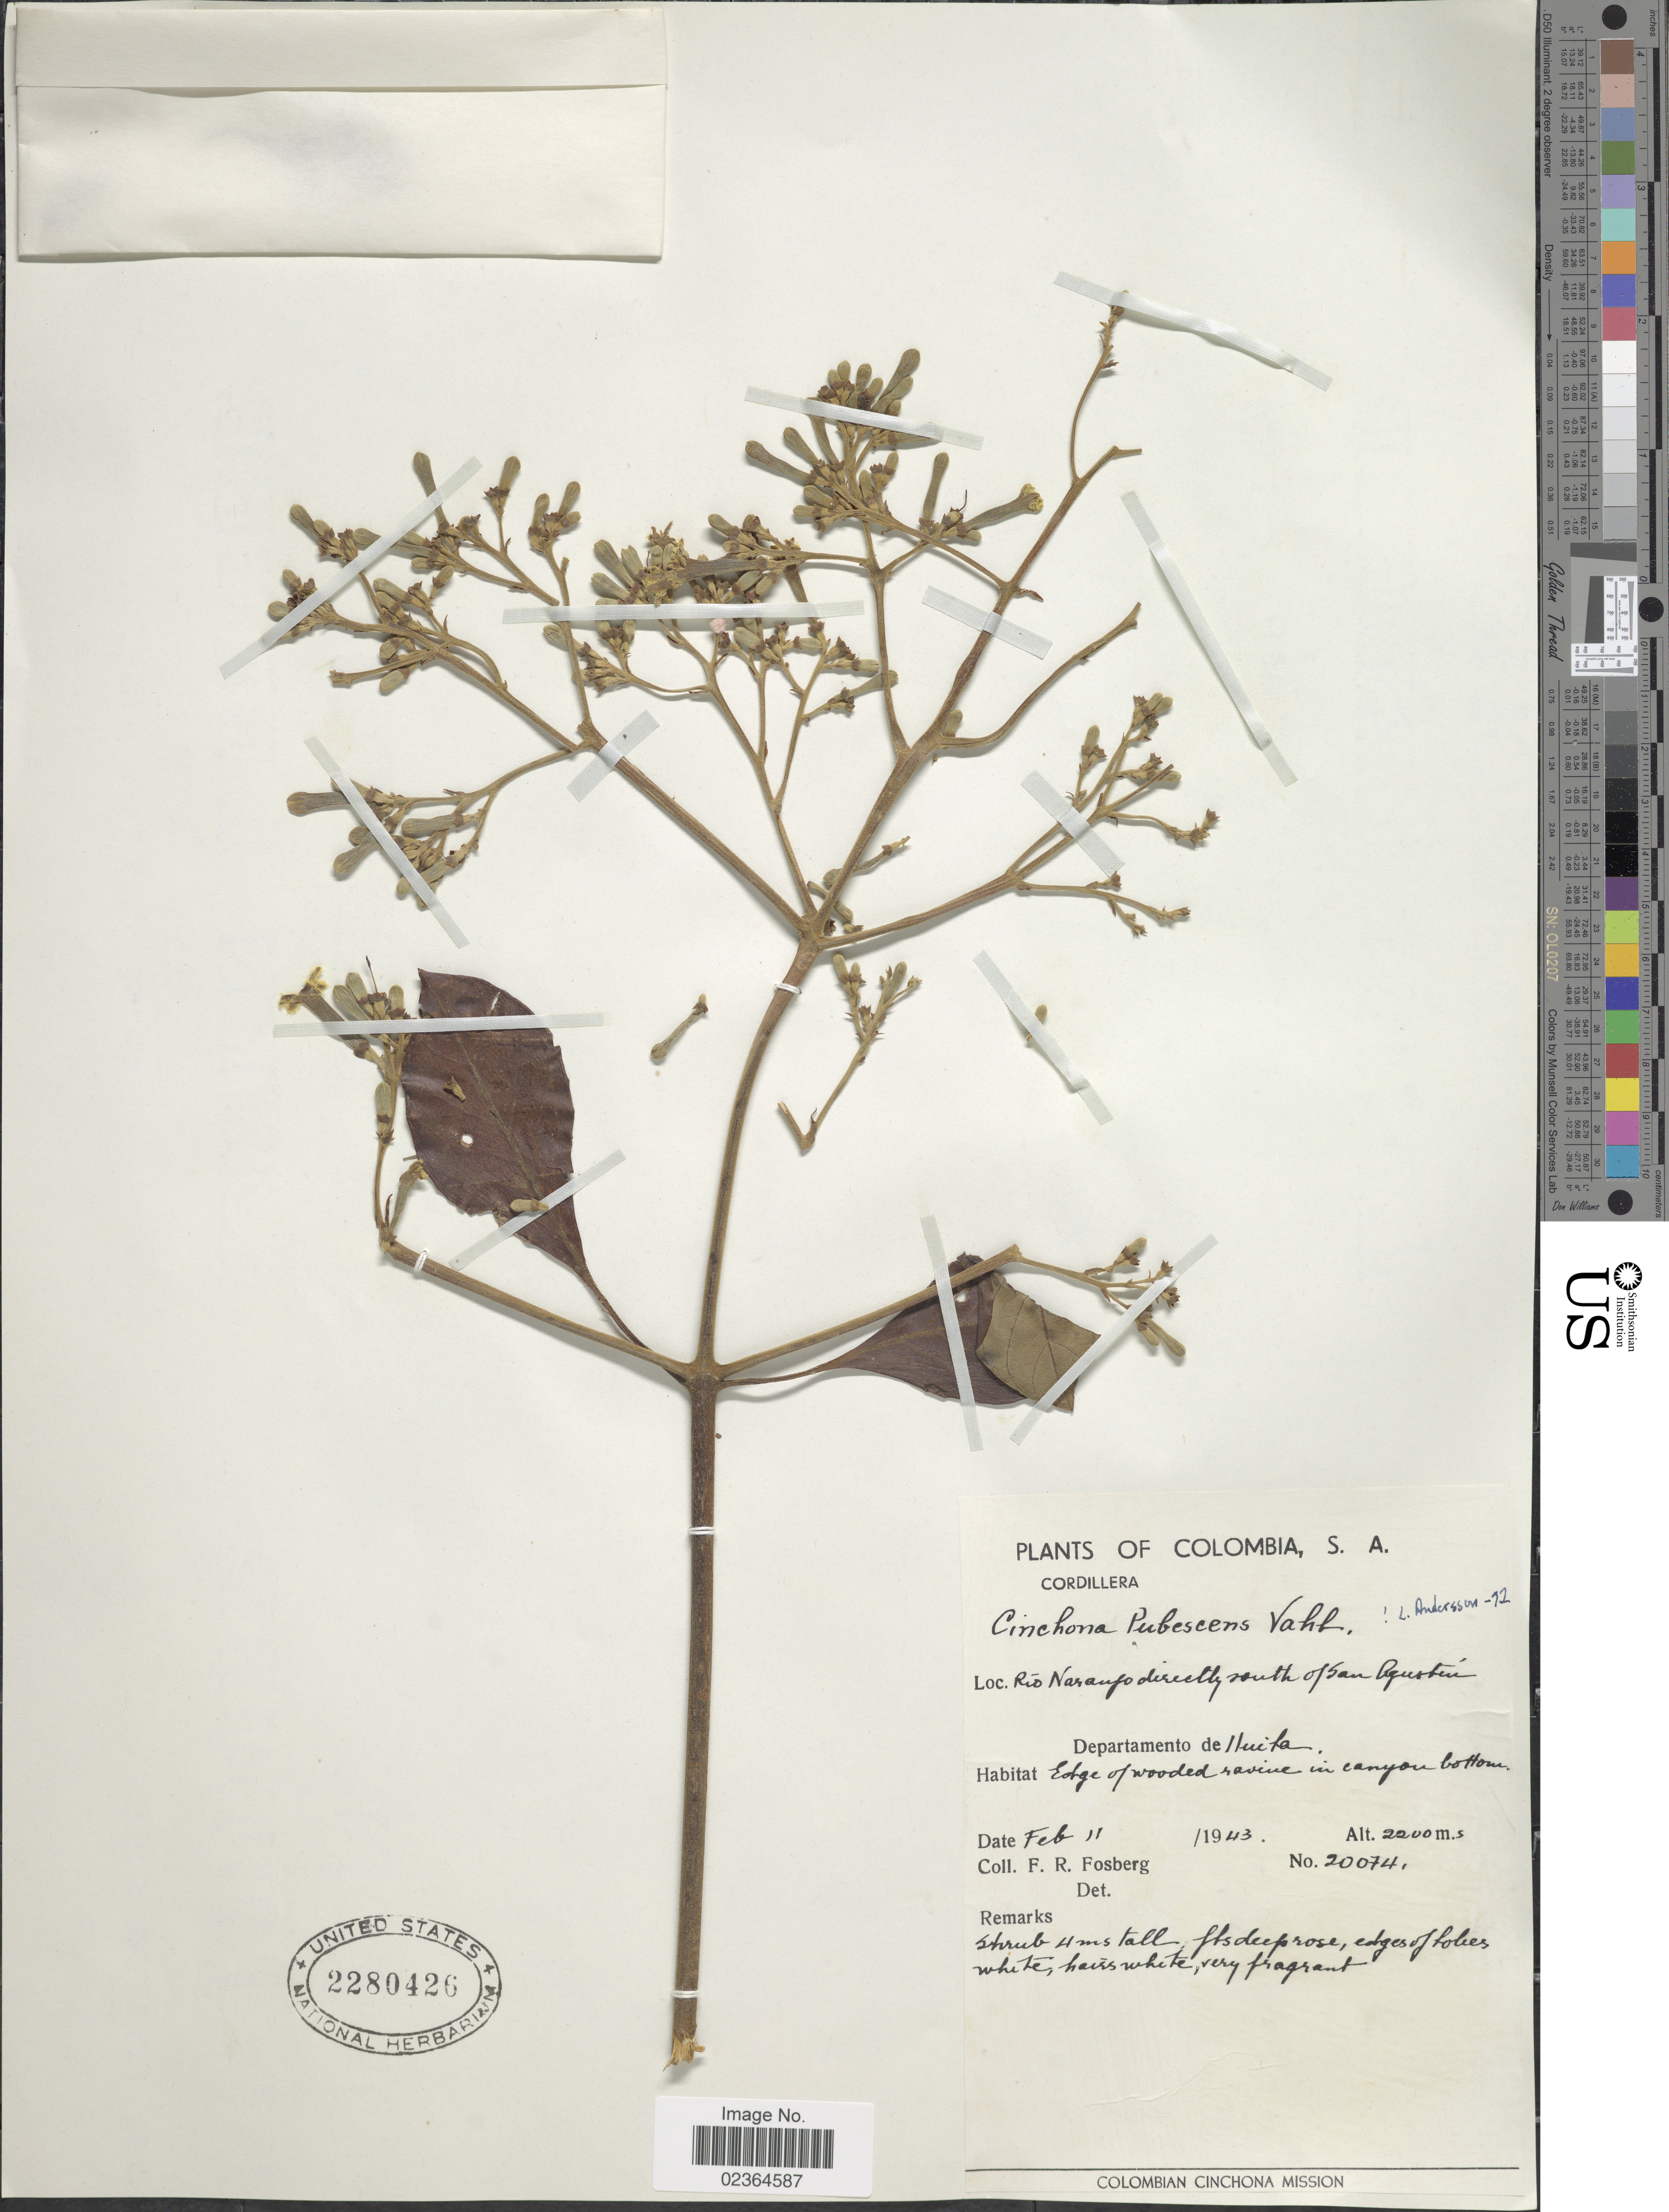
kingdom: Plantae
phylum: Tracheophyta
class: Magnoliopsida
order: Gentianales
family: Rubiaceae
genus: Cinchona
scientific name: Cinchona pubescens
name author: Vahl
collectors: F. R. Fosberg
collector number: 20074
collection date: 1943-02-11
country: Colombia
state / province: Huila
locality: Cordillera. Río Naranjo directly south of San Agustín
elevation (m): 2200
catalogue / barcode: US 2280426